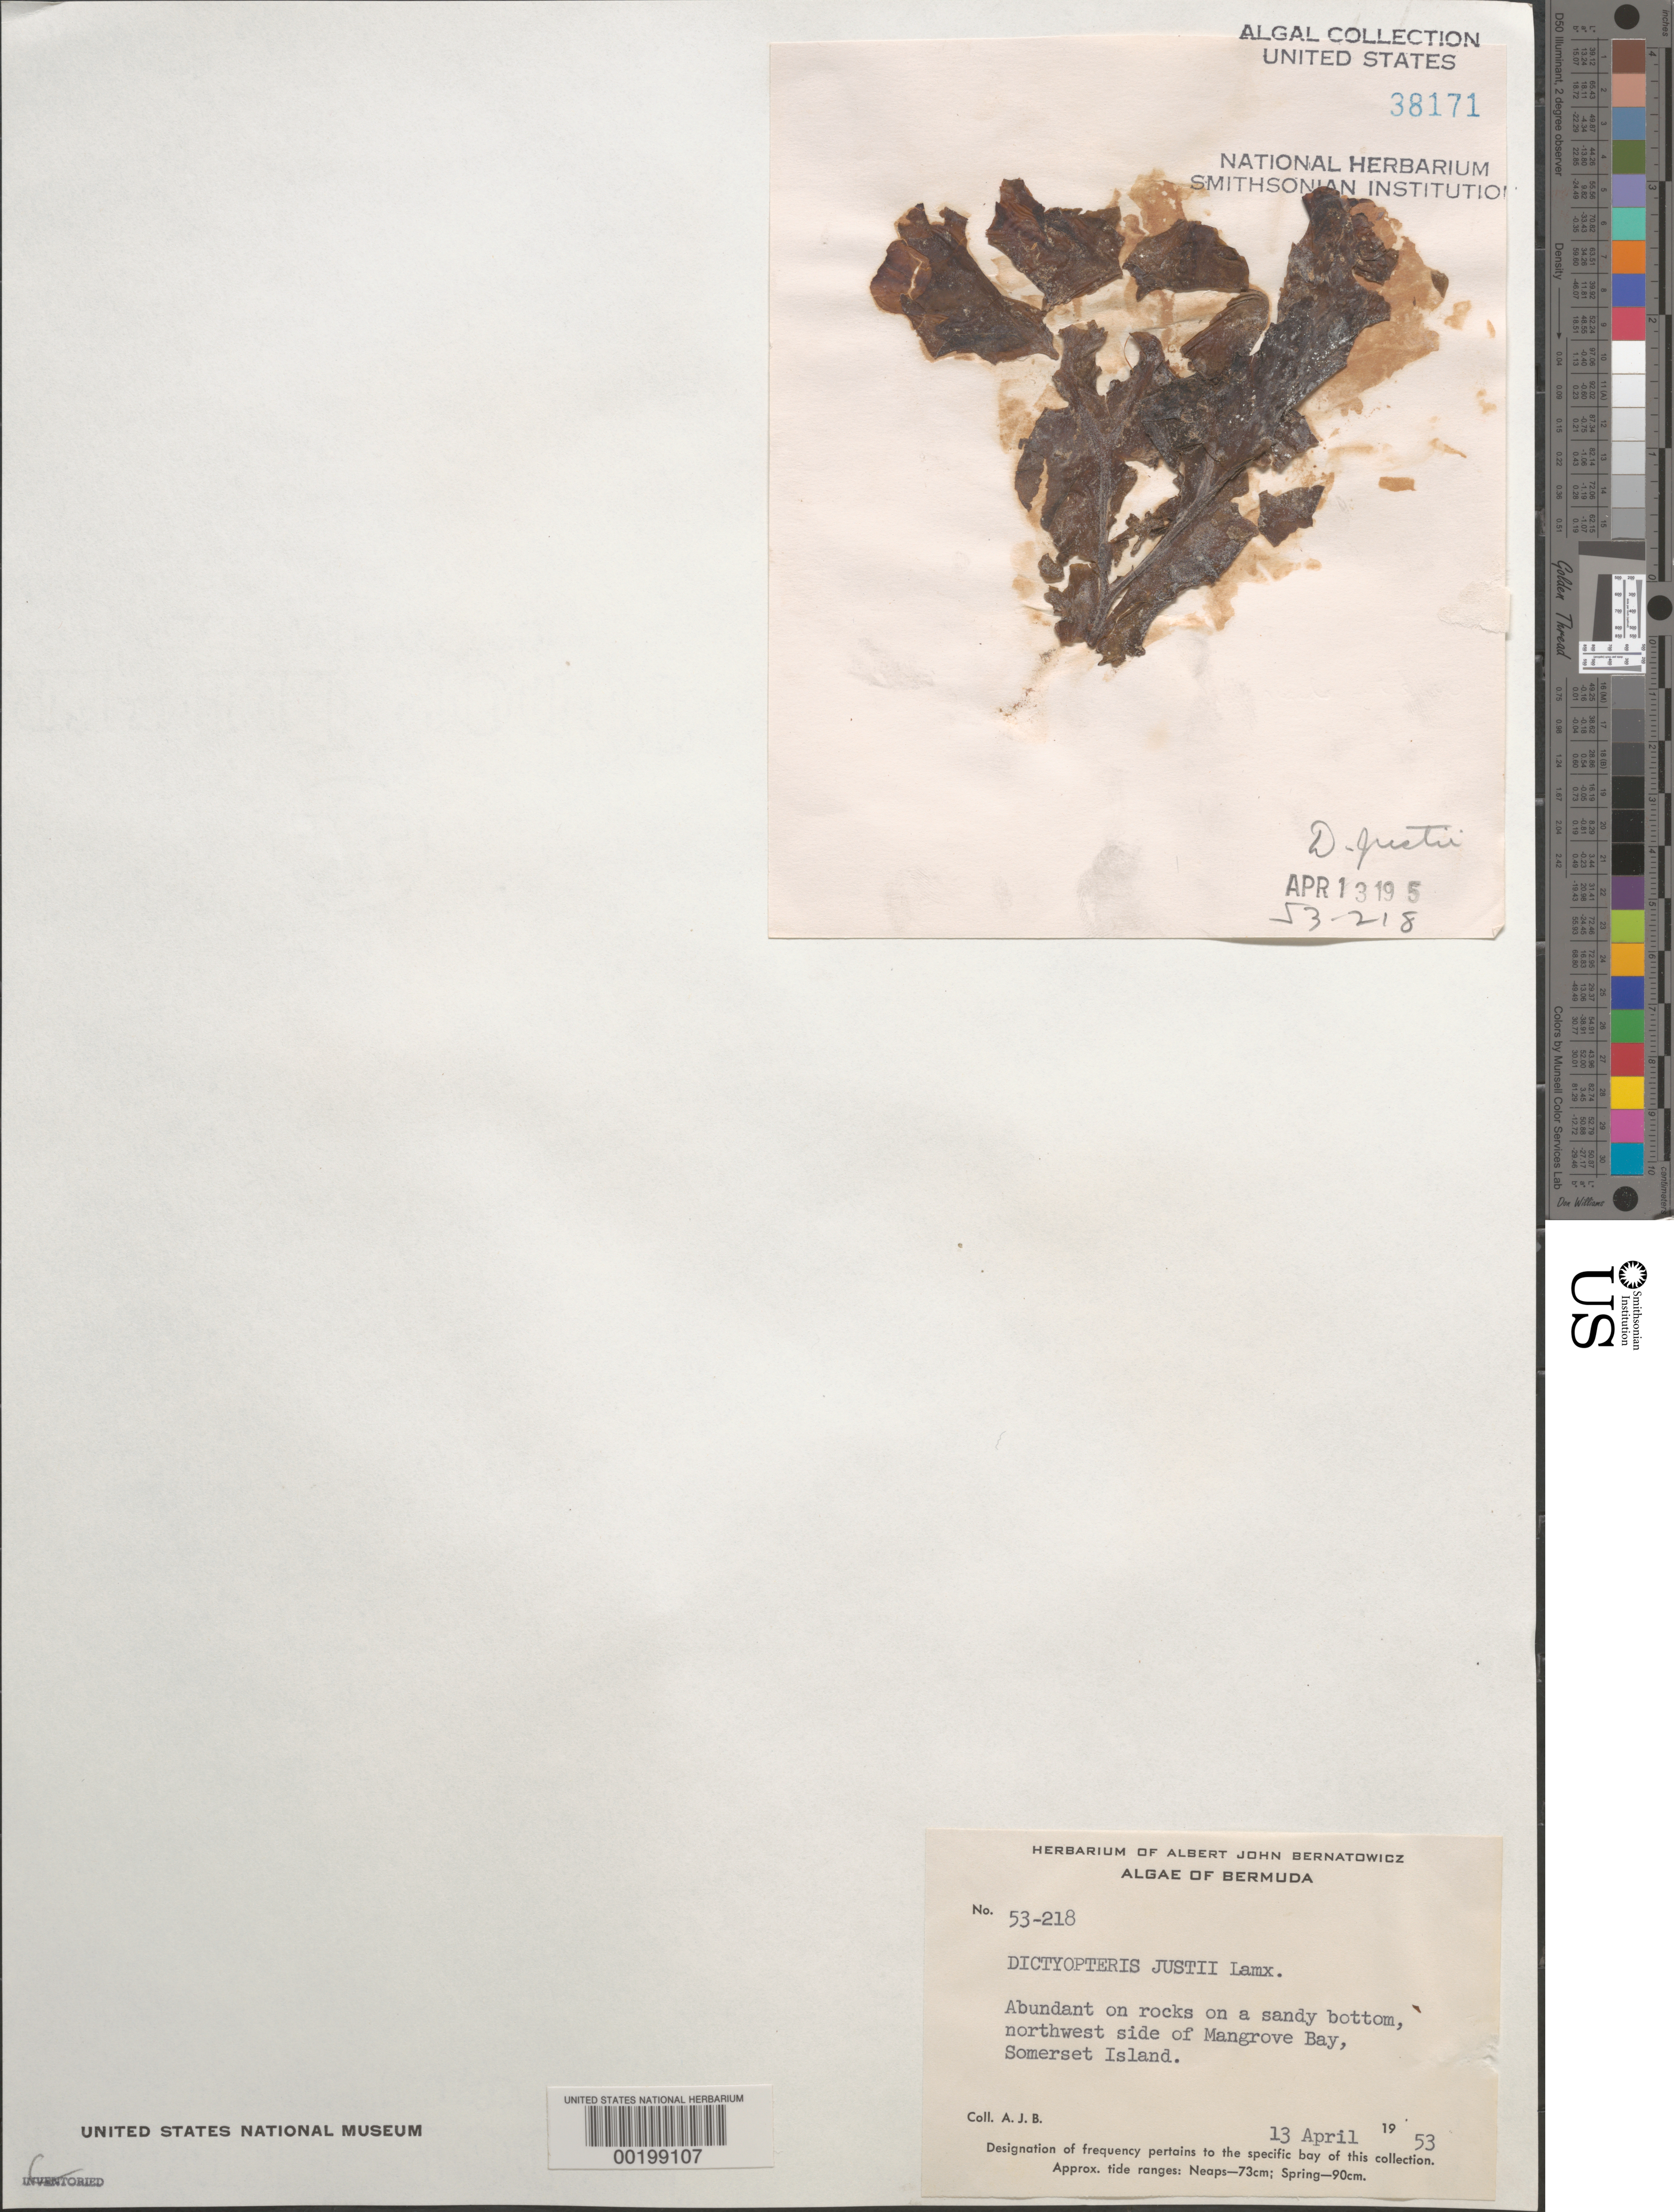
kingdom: Chromista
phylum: Ochrophyta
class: Phaeophyceae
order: Dictyotales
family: Dictyotaceae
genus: Dictyopteris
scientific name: Dictyopteris justii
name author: J.V.Lamouroux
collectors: A. Bernatowicz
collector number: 53-218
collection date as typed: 13 Apr 1953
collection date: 1953-04-13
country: Bermuda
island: Somerset Island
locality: Mangrove Bay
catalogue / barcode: US 38171